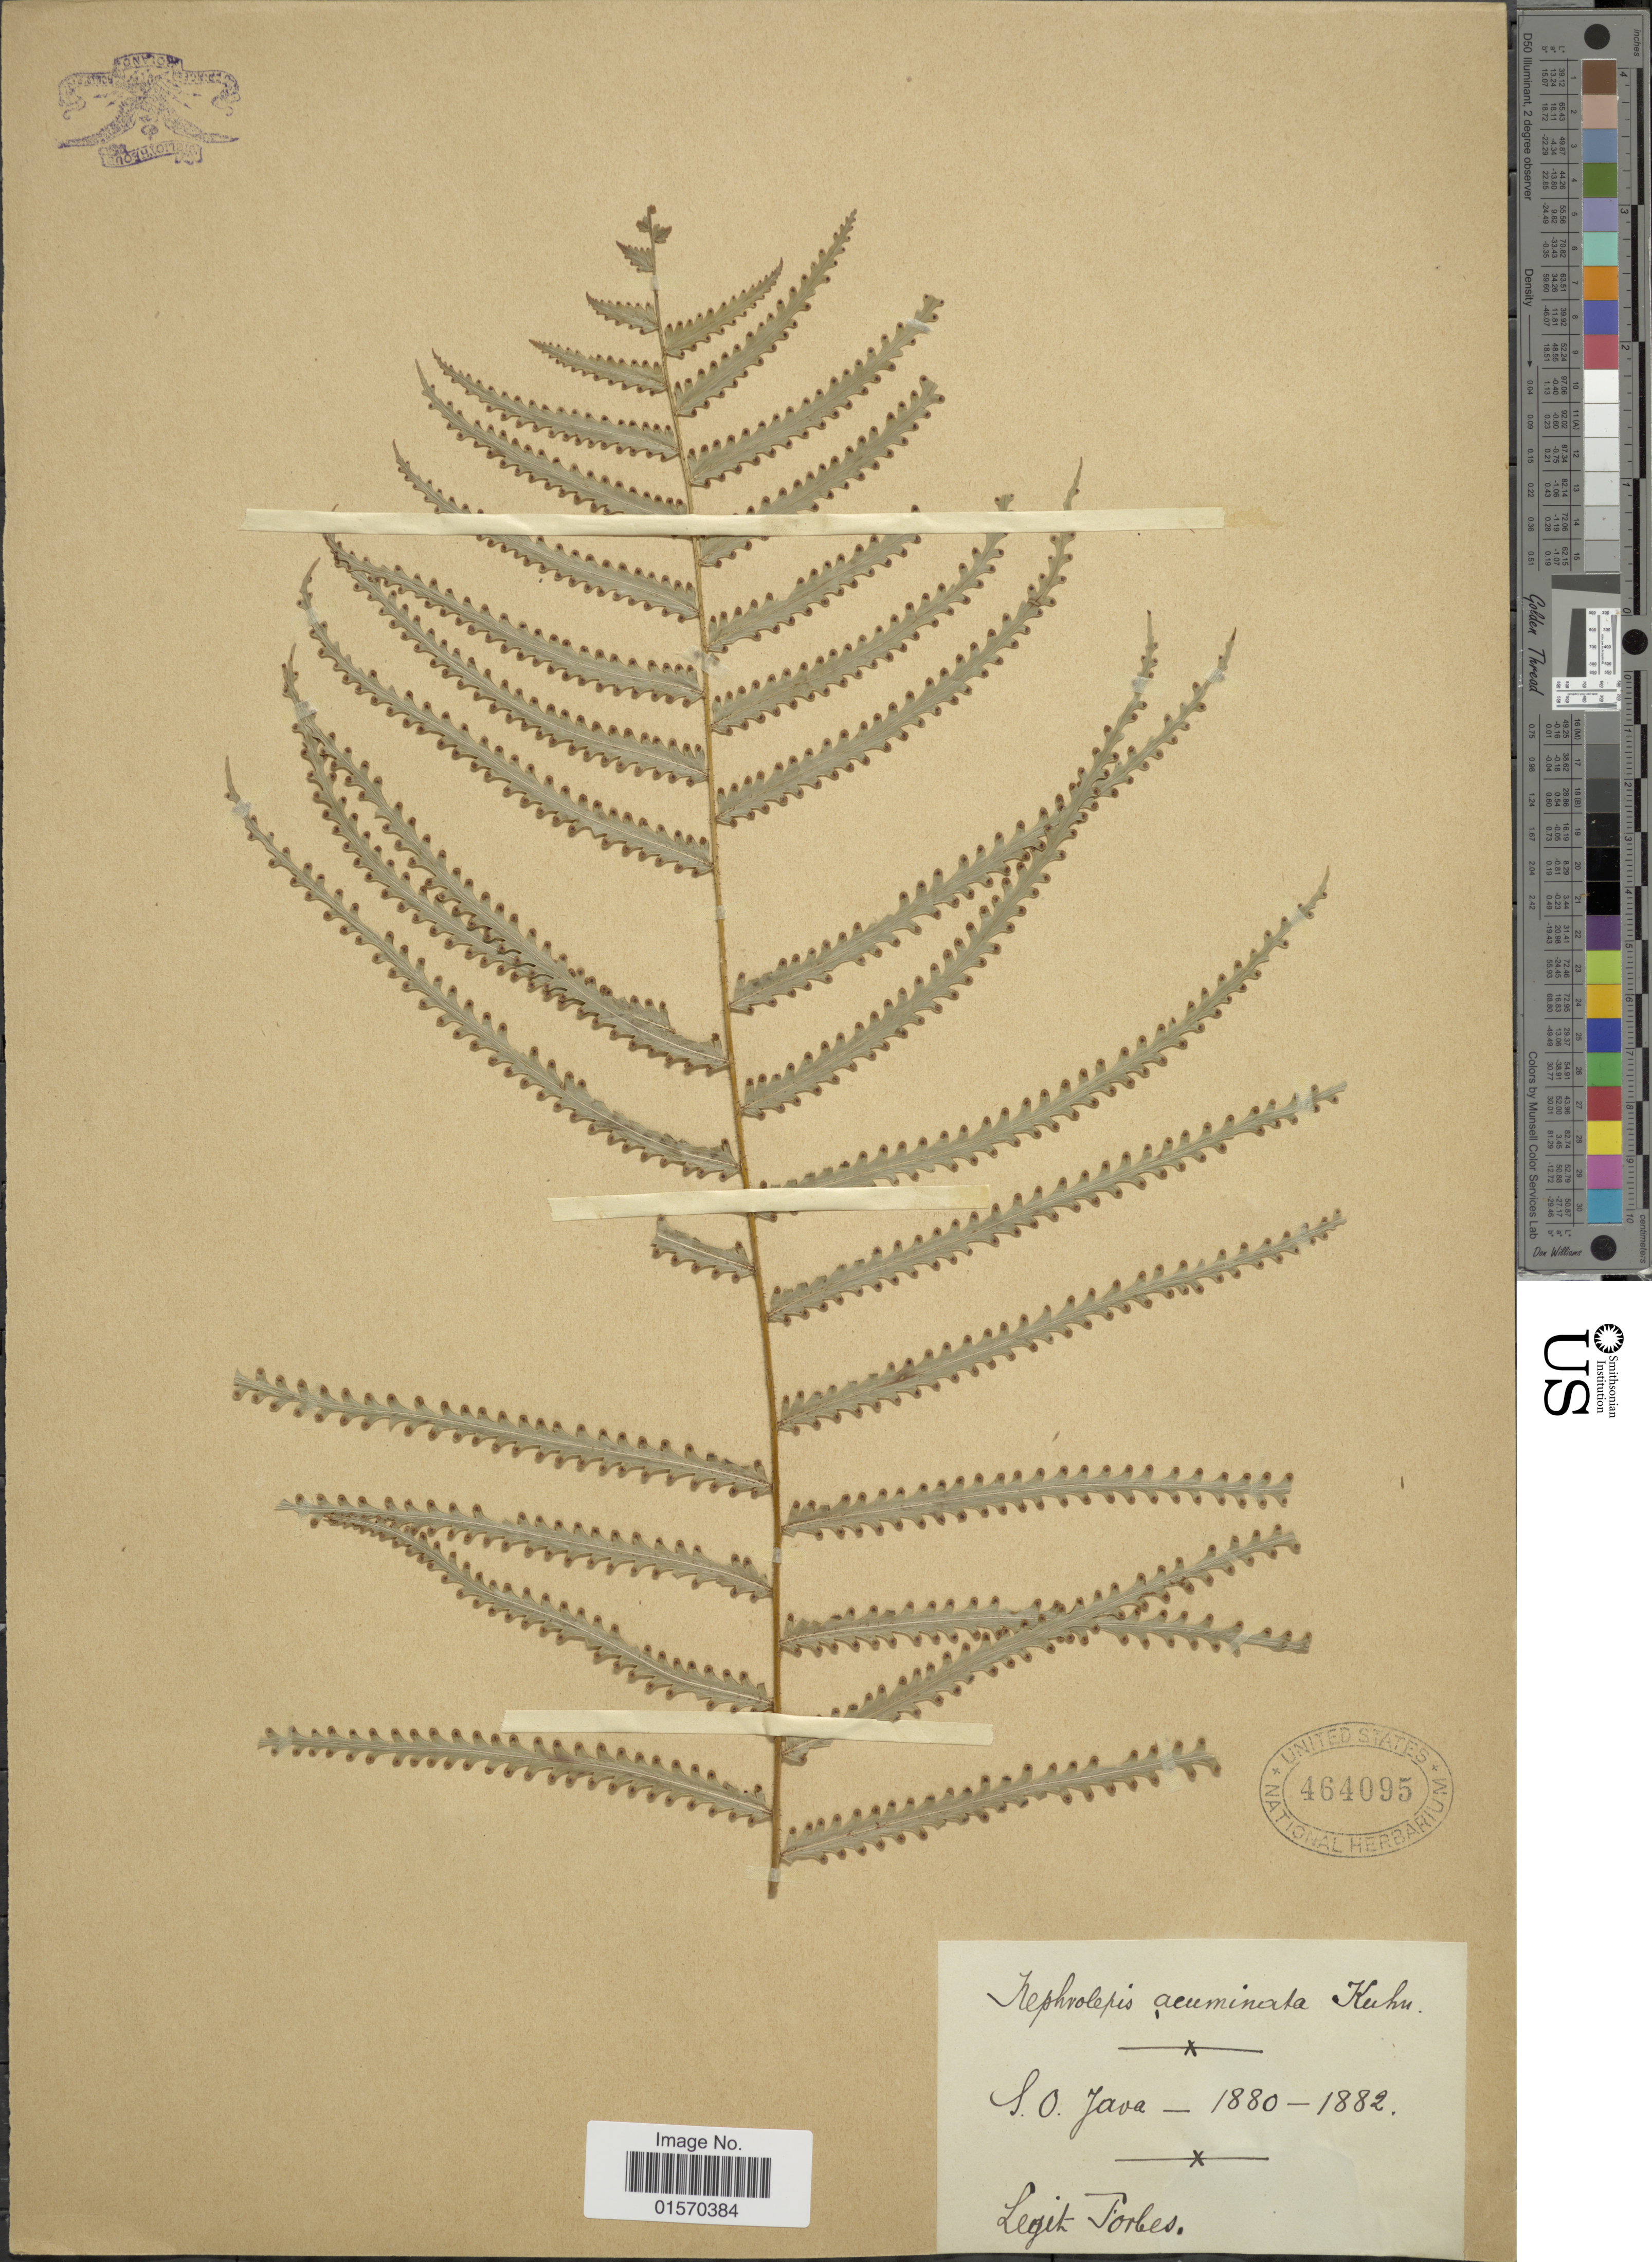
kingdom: Plantae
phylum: Tracheophyta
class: Polypodiopsida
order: Polypodiales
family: Nephrolepidaceae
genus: Nephrolepis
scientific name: Nephrolepis acuminata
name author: (Houtt.) Kuhn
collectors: -. Forbes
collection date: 1880/1882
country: Indonesia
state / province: Java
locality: S. O. Java [interpreted]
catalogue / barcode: US 464095